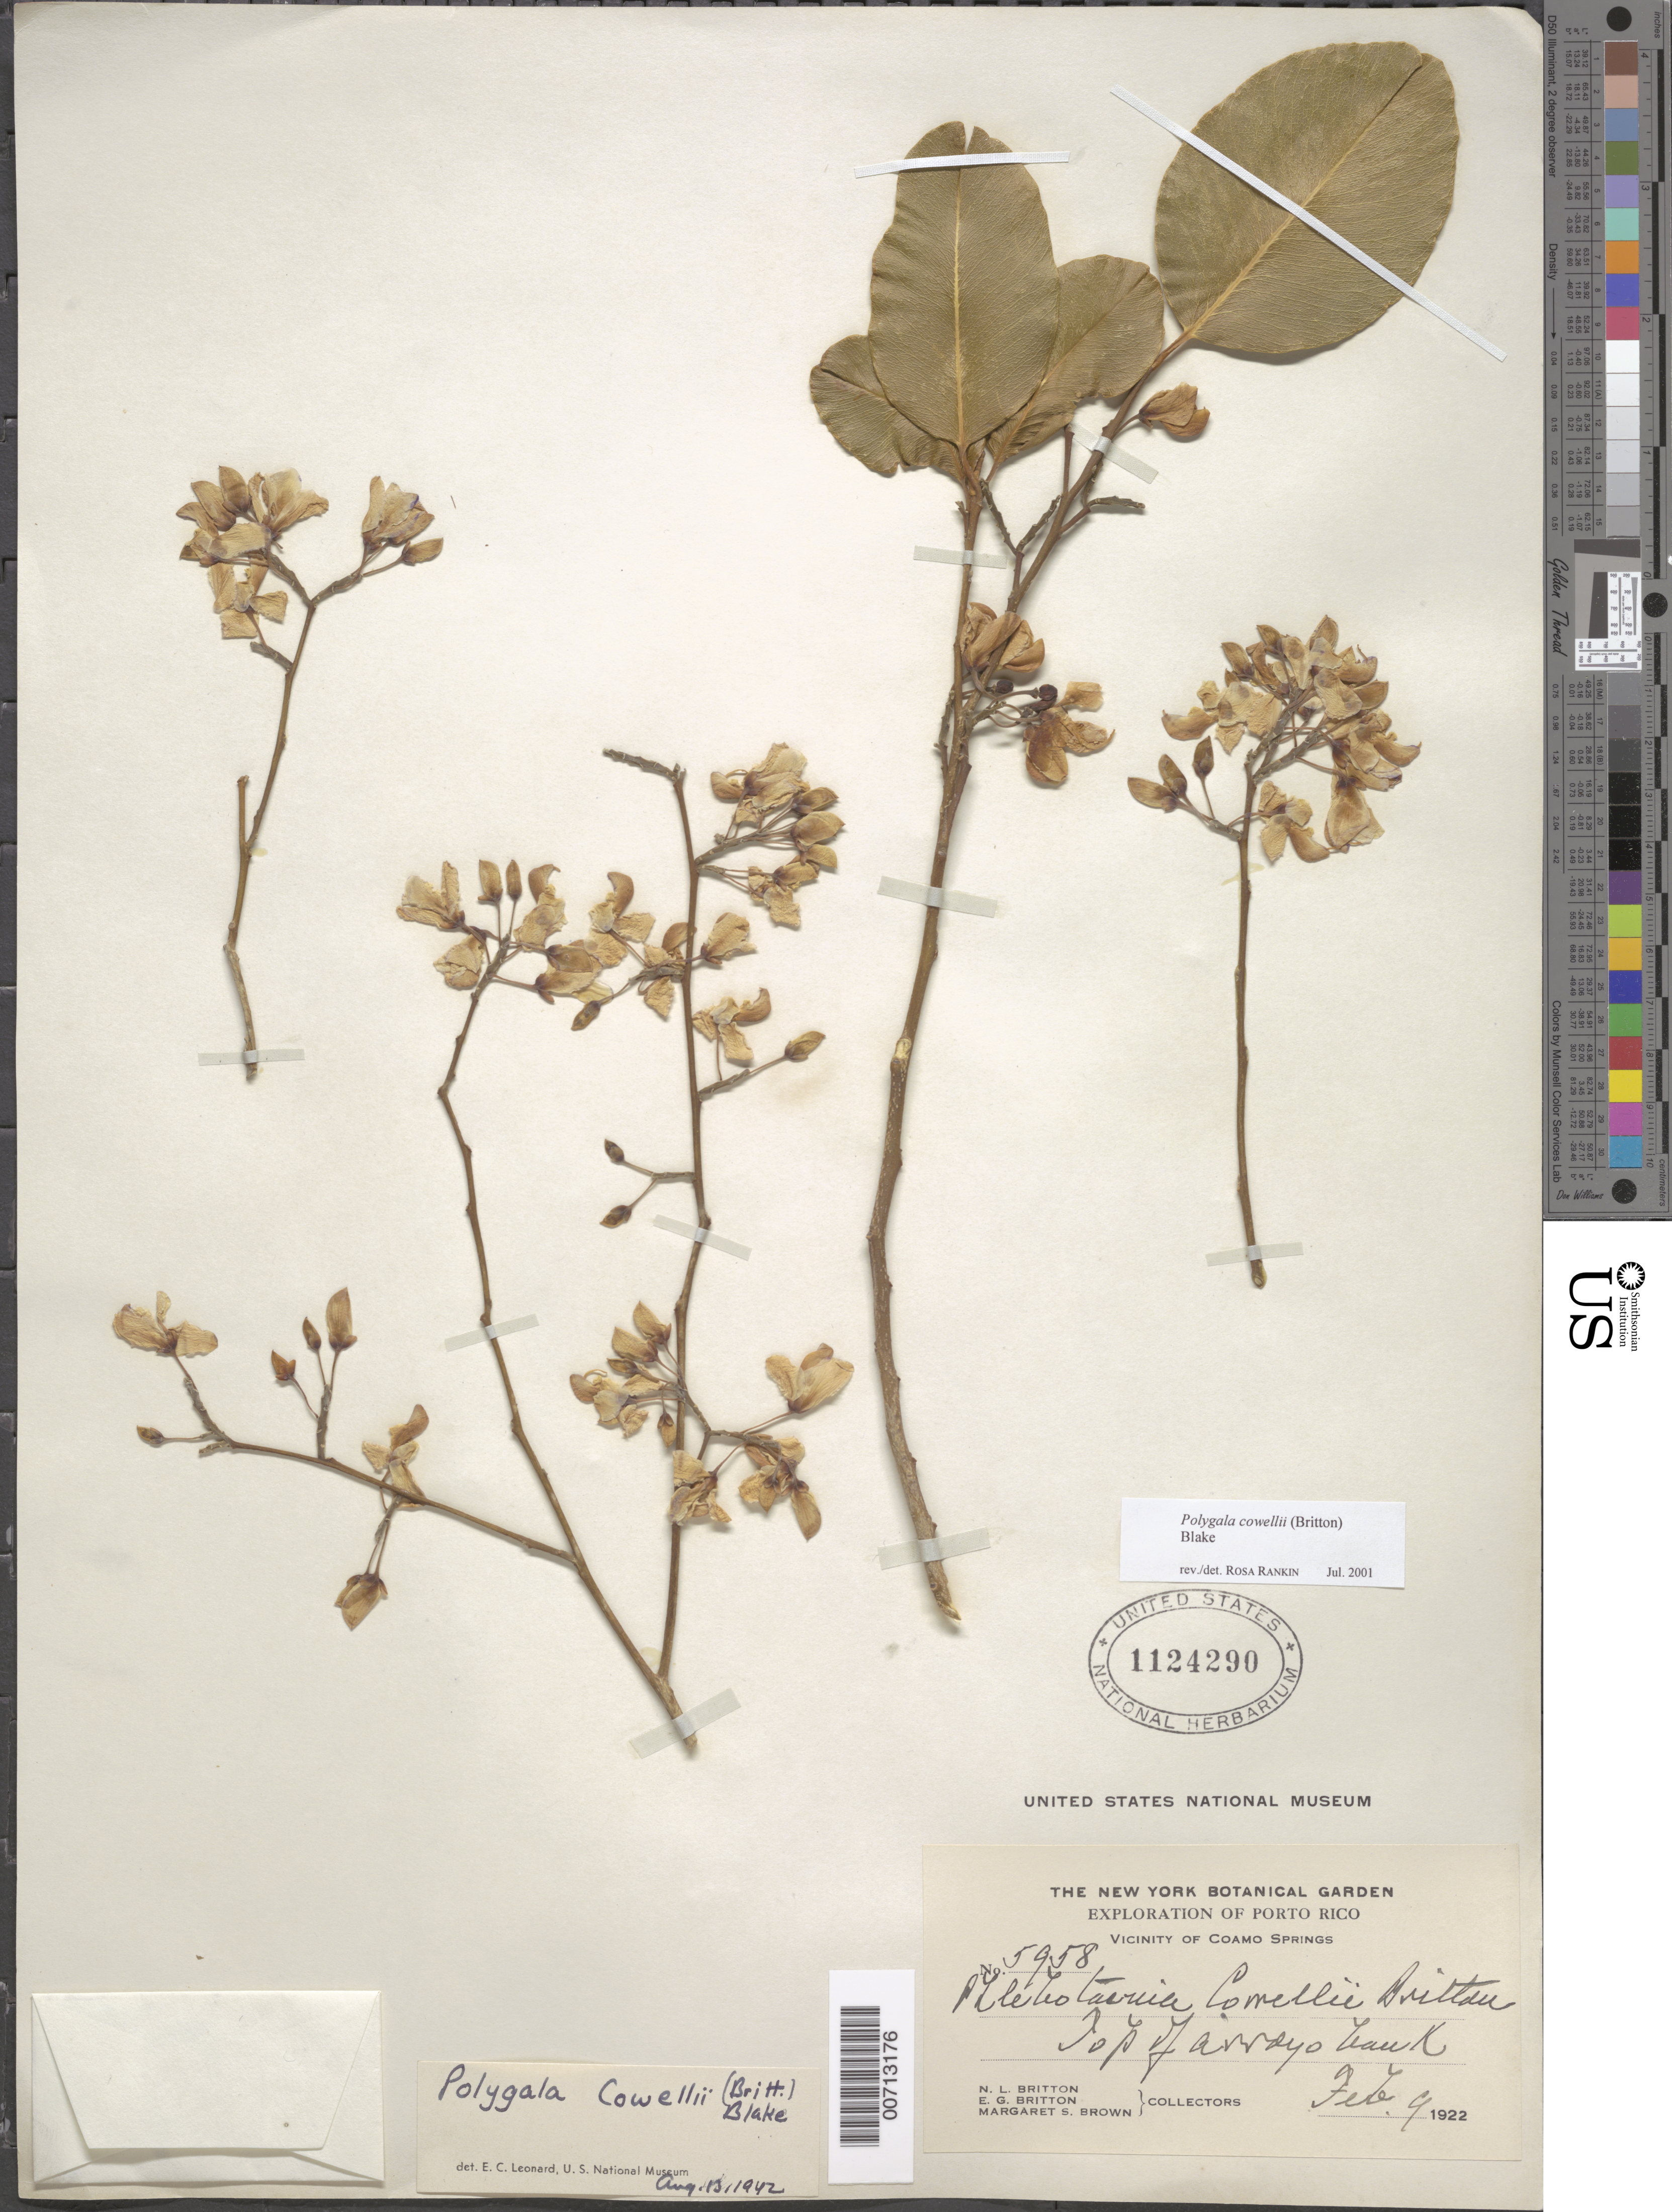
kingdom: Plantae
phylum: Tracheophyta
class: Magnoliopsida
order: Fabales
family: Polygalaceae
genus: Phlebotaenia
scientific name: Phlebotaenia cowellii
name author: Britton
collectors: N. Britton, E. G. Britton & M. S. Brown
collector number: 5958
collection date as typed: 09 Feb 1922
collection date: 1922-02-09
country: Puerto Rico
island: Greater Antilles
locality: Coamo Springs, vic of; Tob of Arroyo Bank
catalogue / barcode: US 1124290